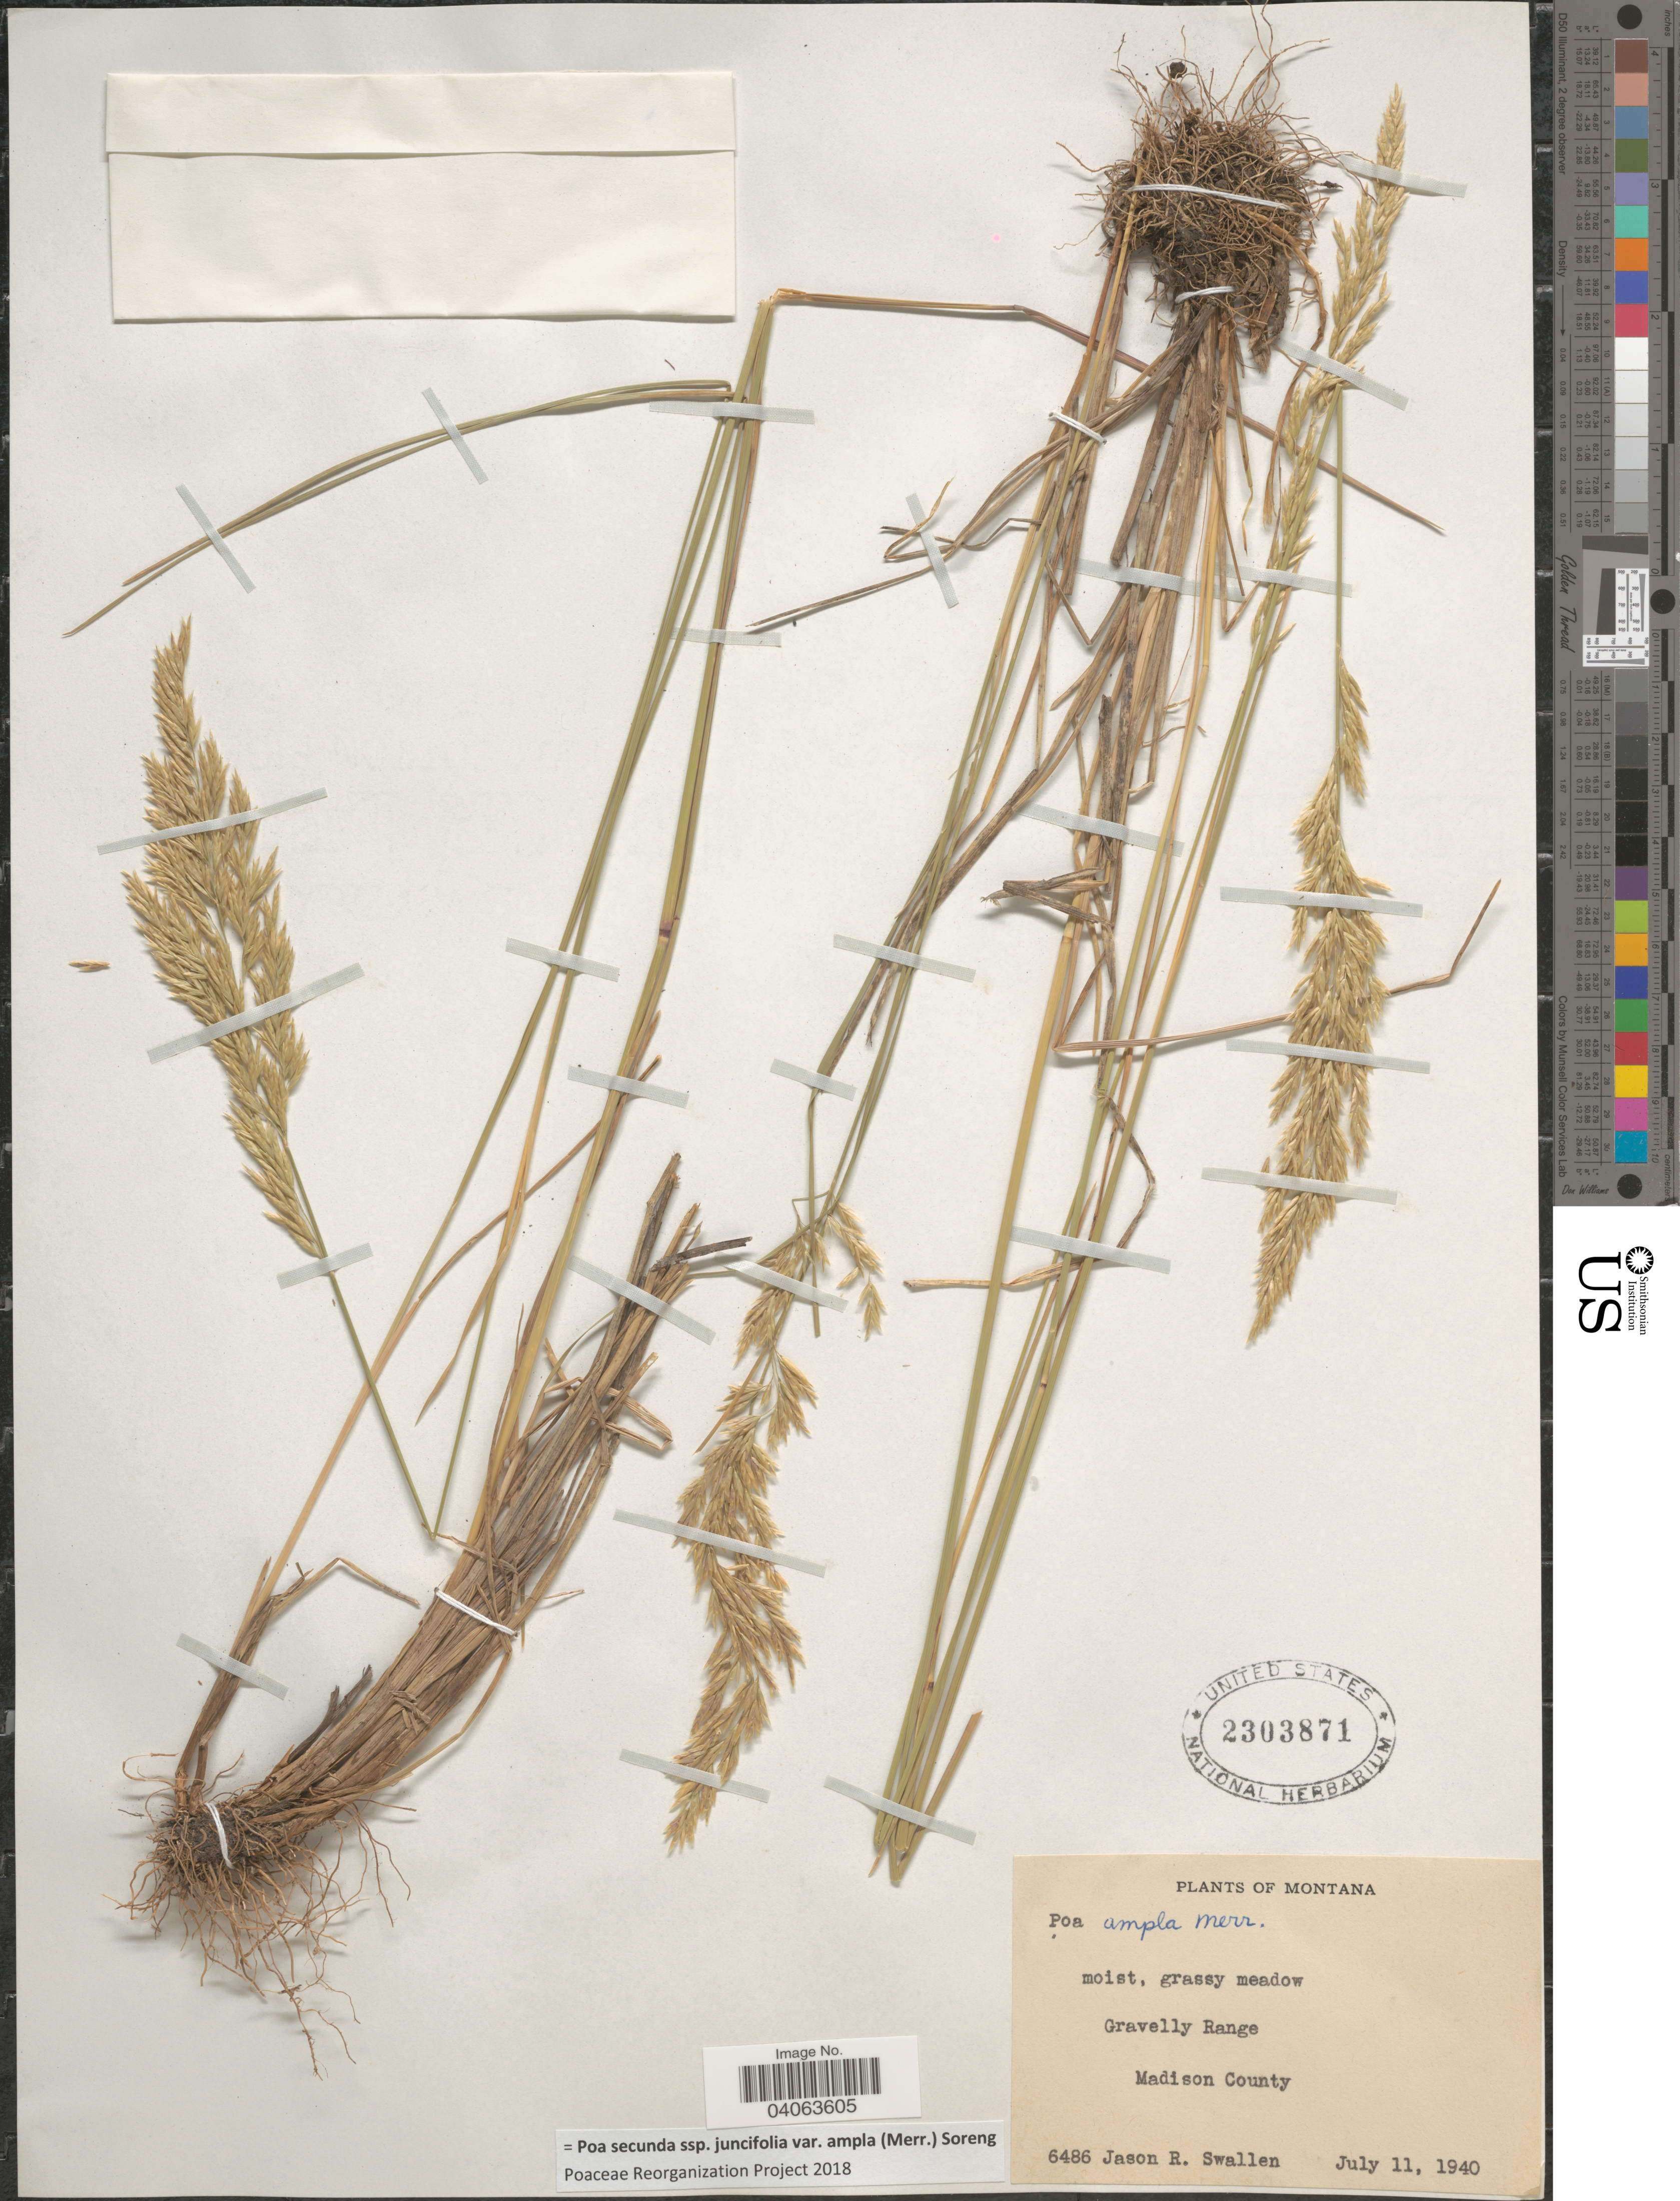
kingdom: Plantae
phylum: Tracheophyta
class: Liliopsida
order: Poales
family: Poaceae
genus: Poa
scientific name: Poa secunda subsp. juncifolia var. ampla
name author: (Merr.) Soreng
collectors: J. R. Swallen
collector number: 6486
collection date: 1940-07-11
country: United States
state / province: Montana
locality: Gravelly Range, Madison County.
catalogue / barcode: US 2303871